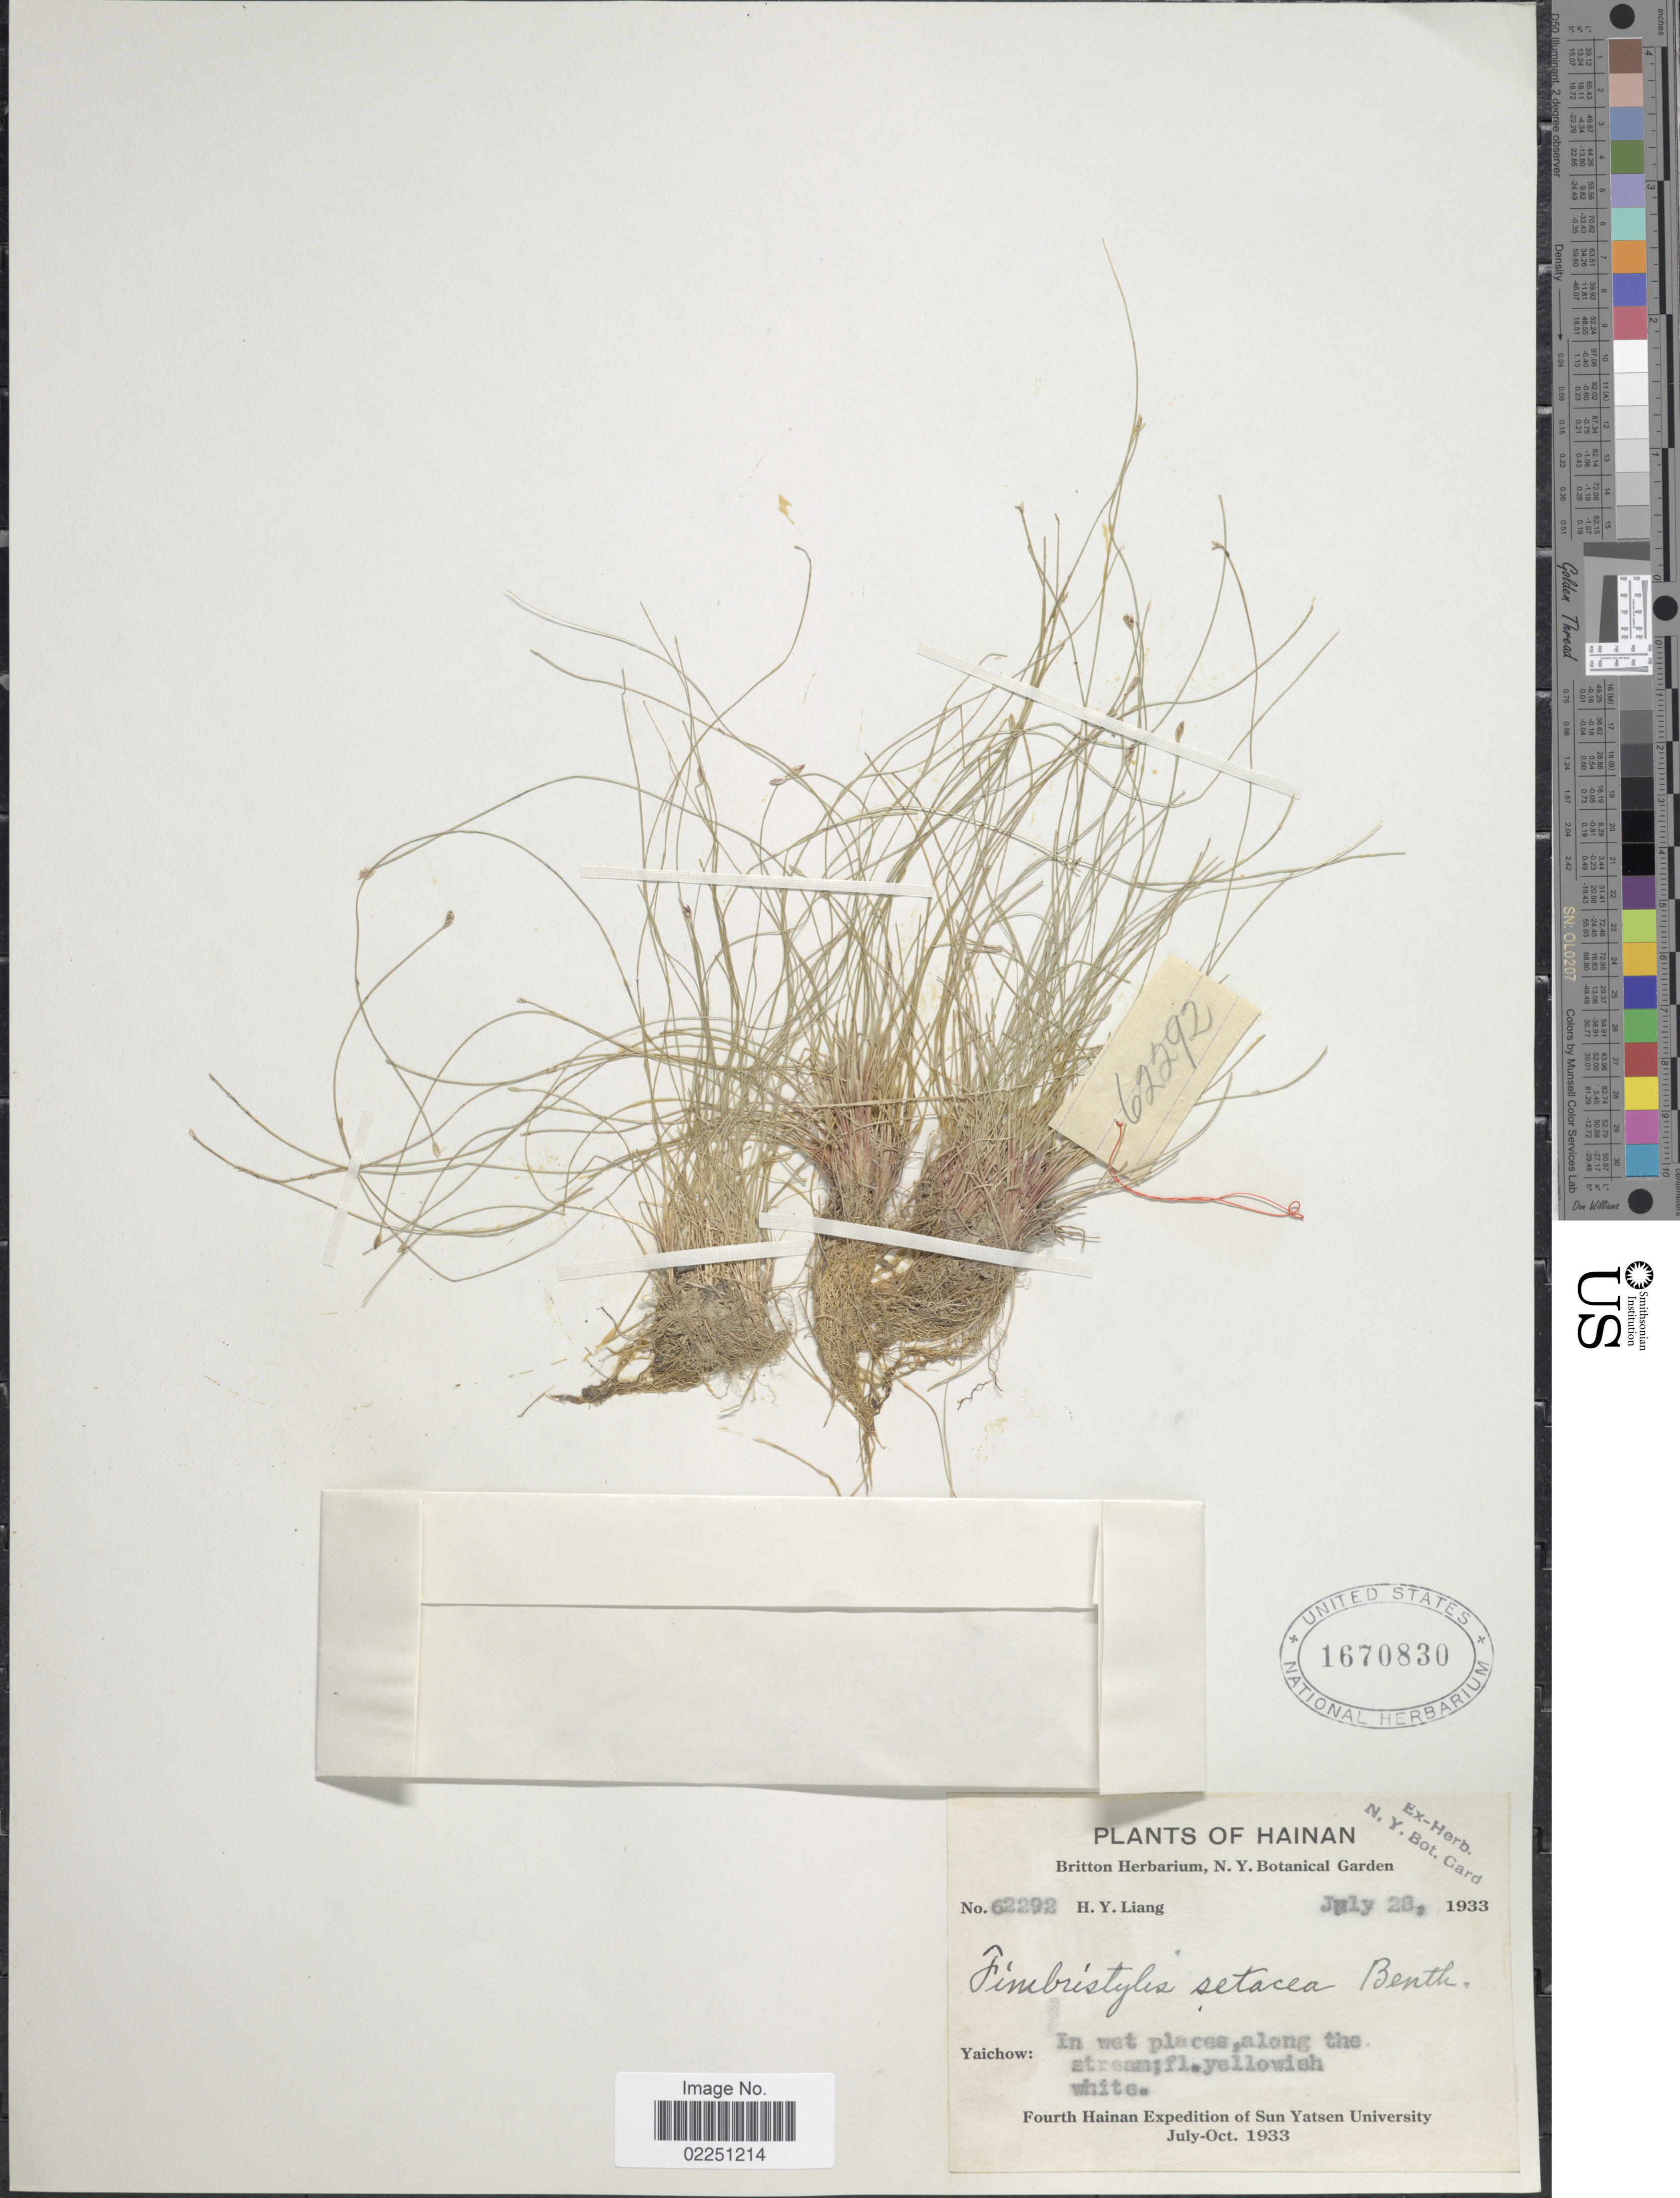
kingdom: Plantae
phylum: Tracheophyta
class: Liliopsida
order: Poales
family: Cyperaceae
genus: Fimbristylis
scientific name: Fimbristylis pauciflora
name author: R. Br.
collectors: H. Y. Liang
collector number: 62292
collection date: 1933-07-28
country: China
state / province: Hainan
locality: Yaichow: In wet places along the stream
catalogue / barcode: US 1670830